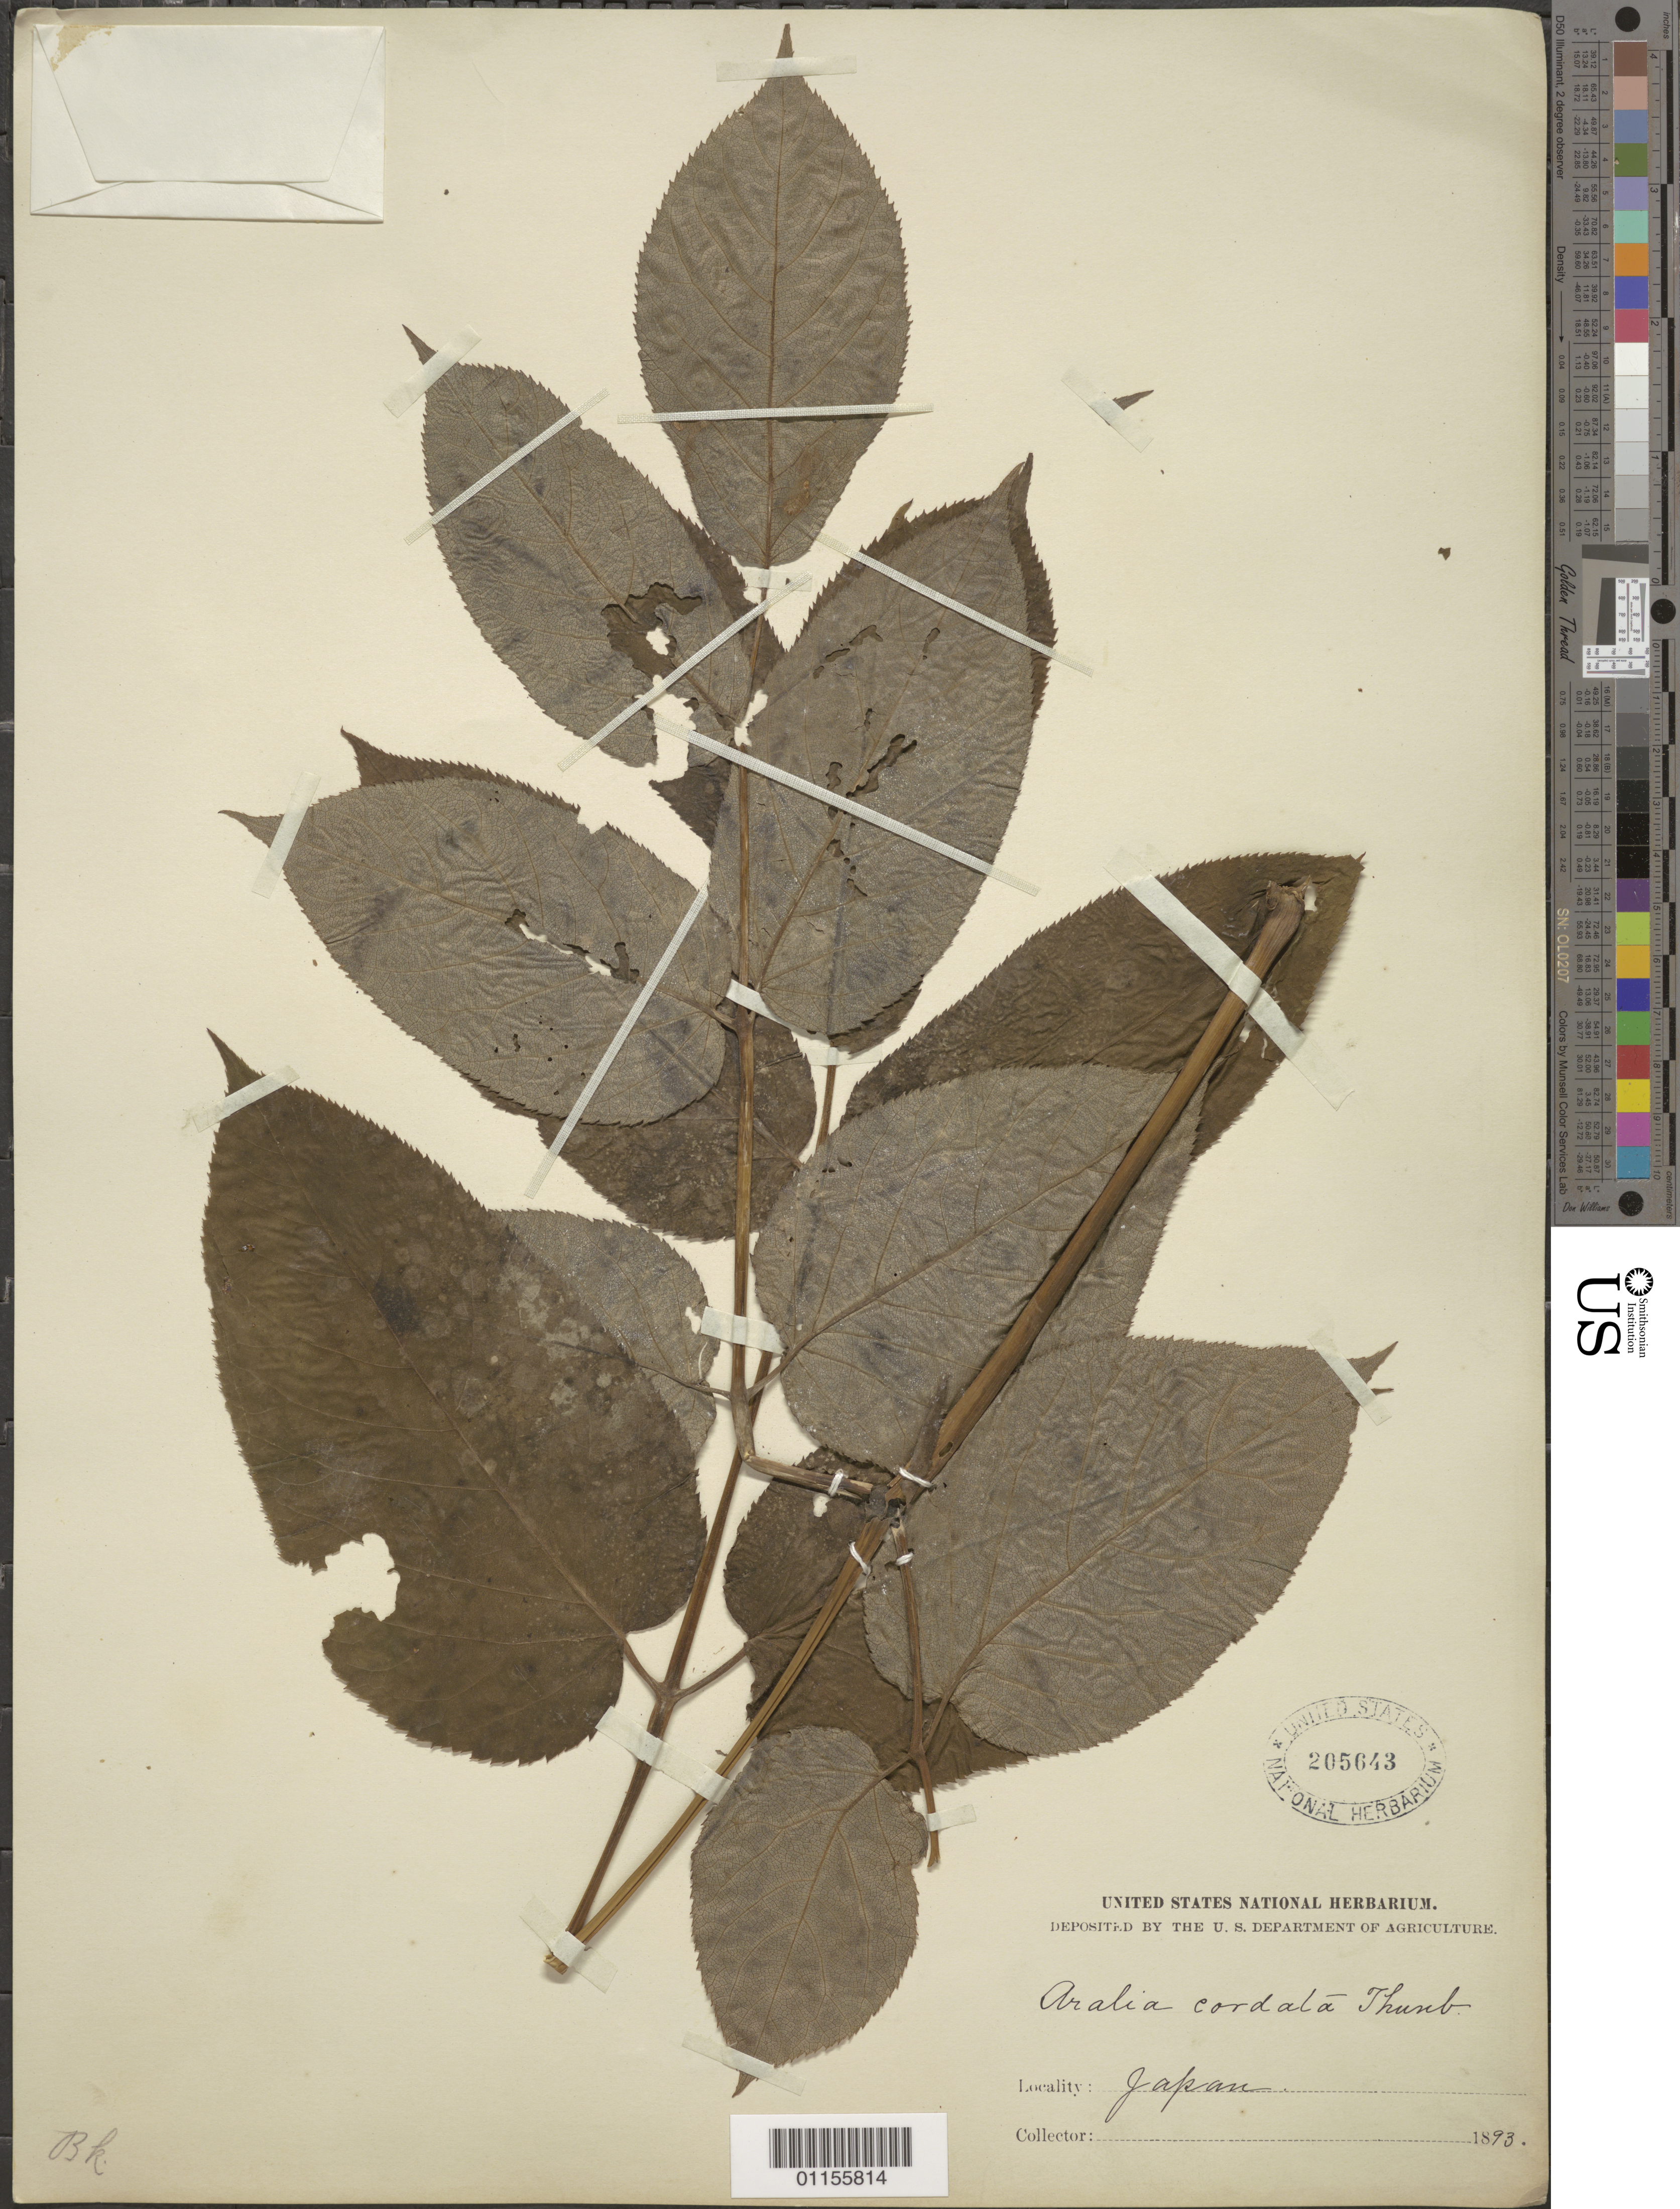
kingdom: Plantae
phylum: Tracheophyta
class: Magnoliopsida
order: Apiales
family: Araliaceae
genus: Aralia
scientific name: Aralia cordata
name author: Thunb.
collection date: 1893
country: Japan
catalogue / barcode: US 205643